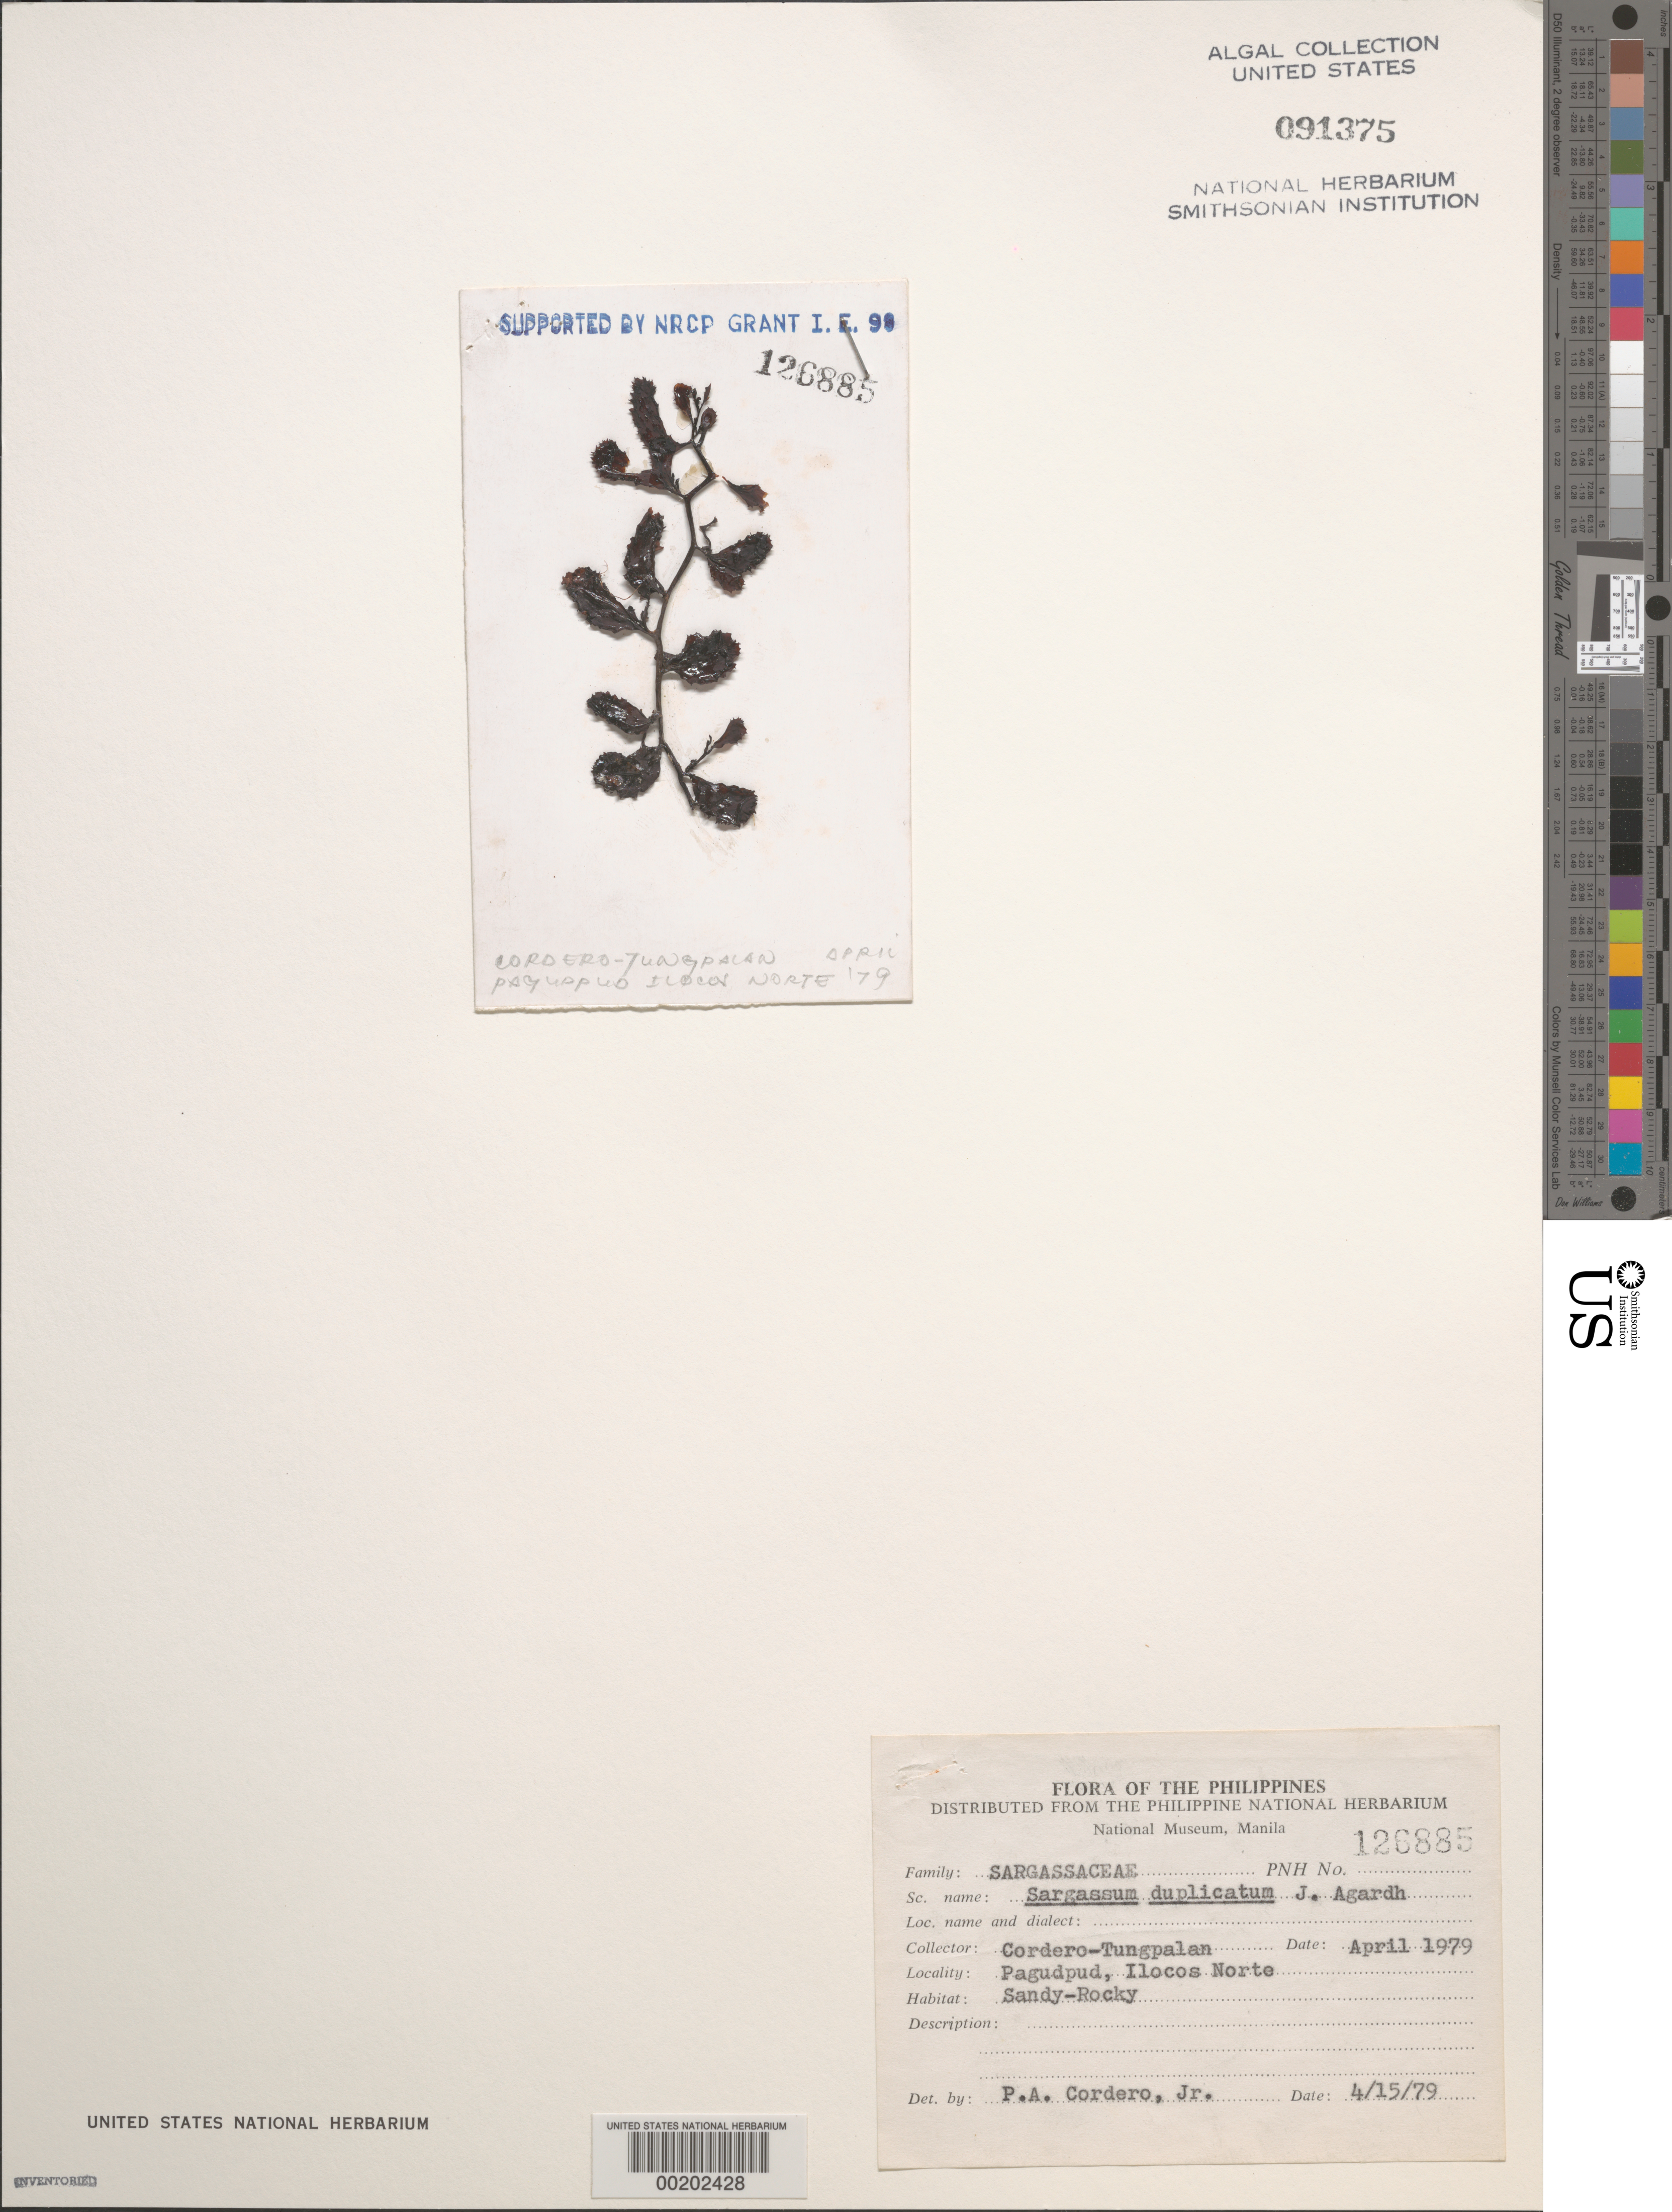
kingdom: Chromista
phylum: Ochrophyta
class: Phaeophyceae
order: Fucales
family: Sargassaceae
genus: Sargassum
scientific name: Sargassum duplicatum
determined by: Cordero, P. A., Jr.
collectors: P. A. Cordero & A. Tungpalan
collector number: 126885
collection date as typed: Apr 1979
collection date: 1979-04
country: Philippines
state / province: Ilocos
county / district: Ilocos Norte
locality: Pagudpud, ilocos norte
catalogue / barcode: US 91375